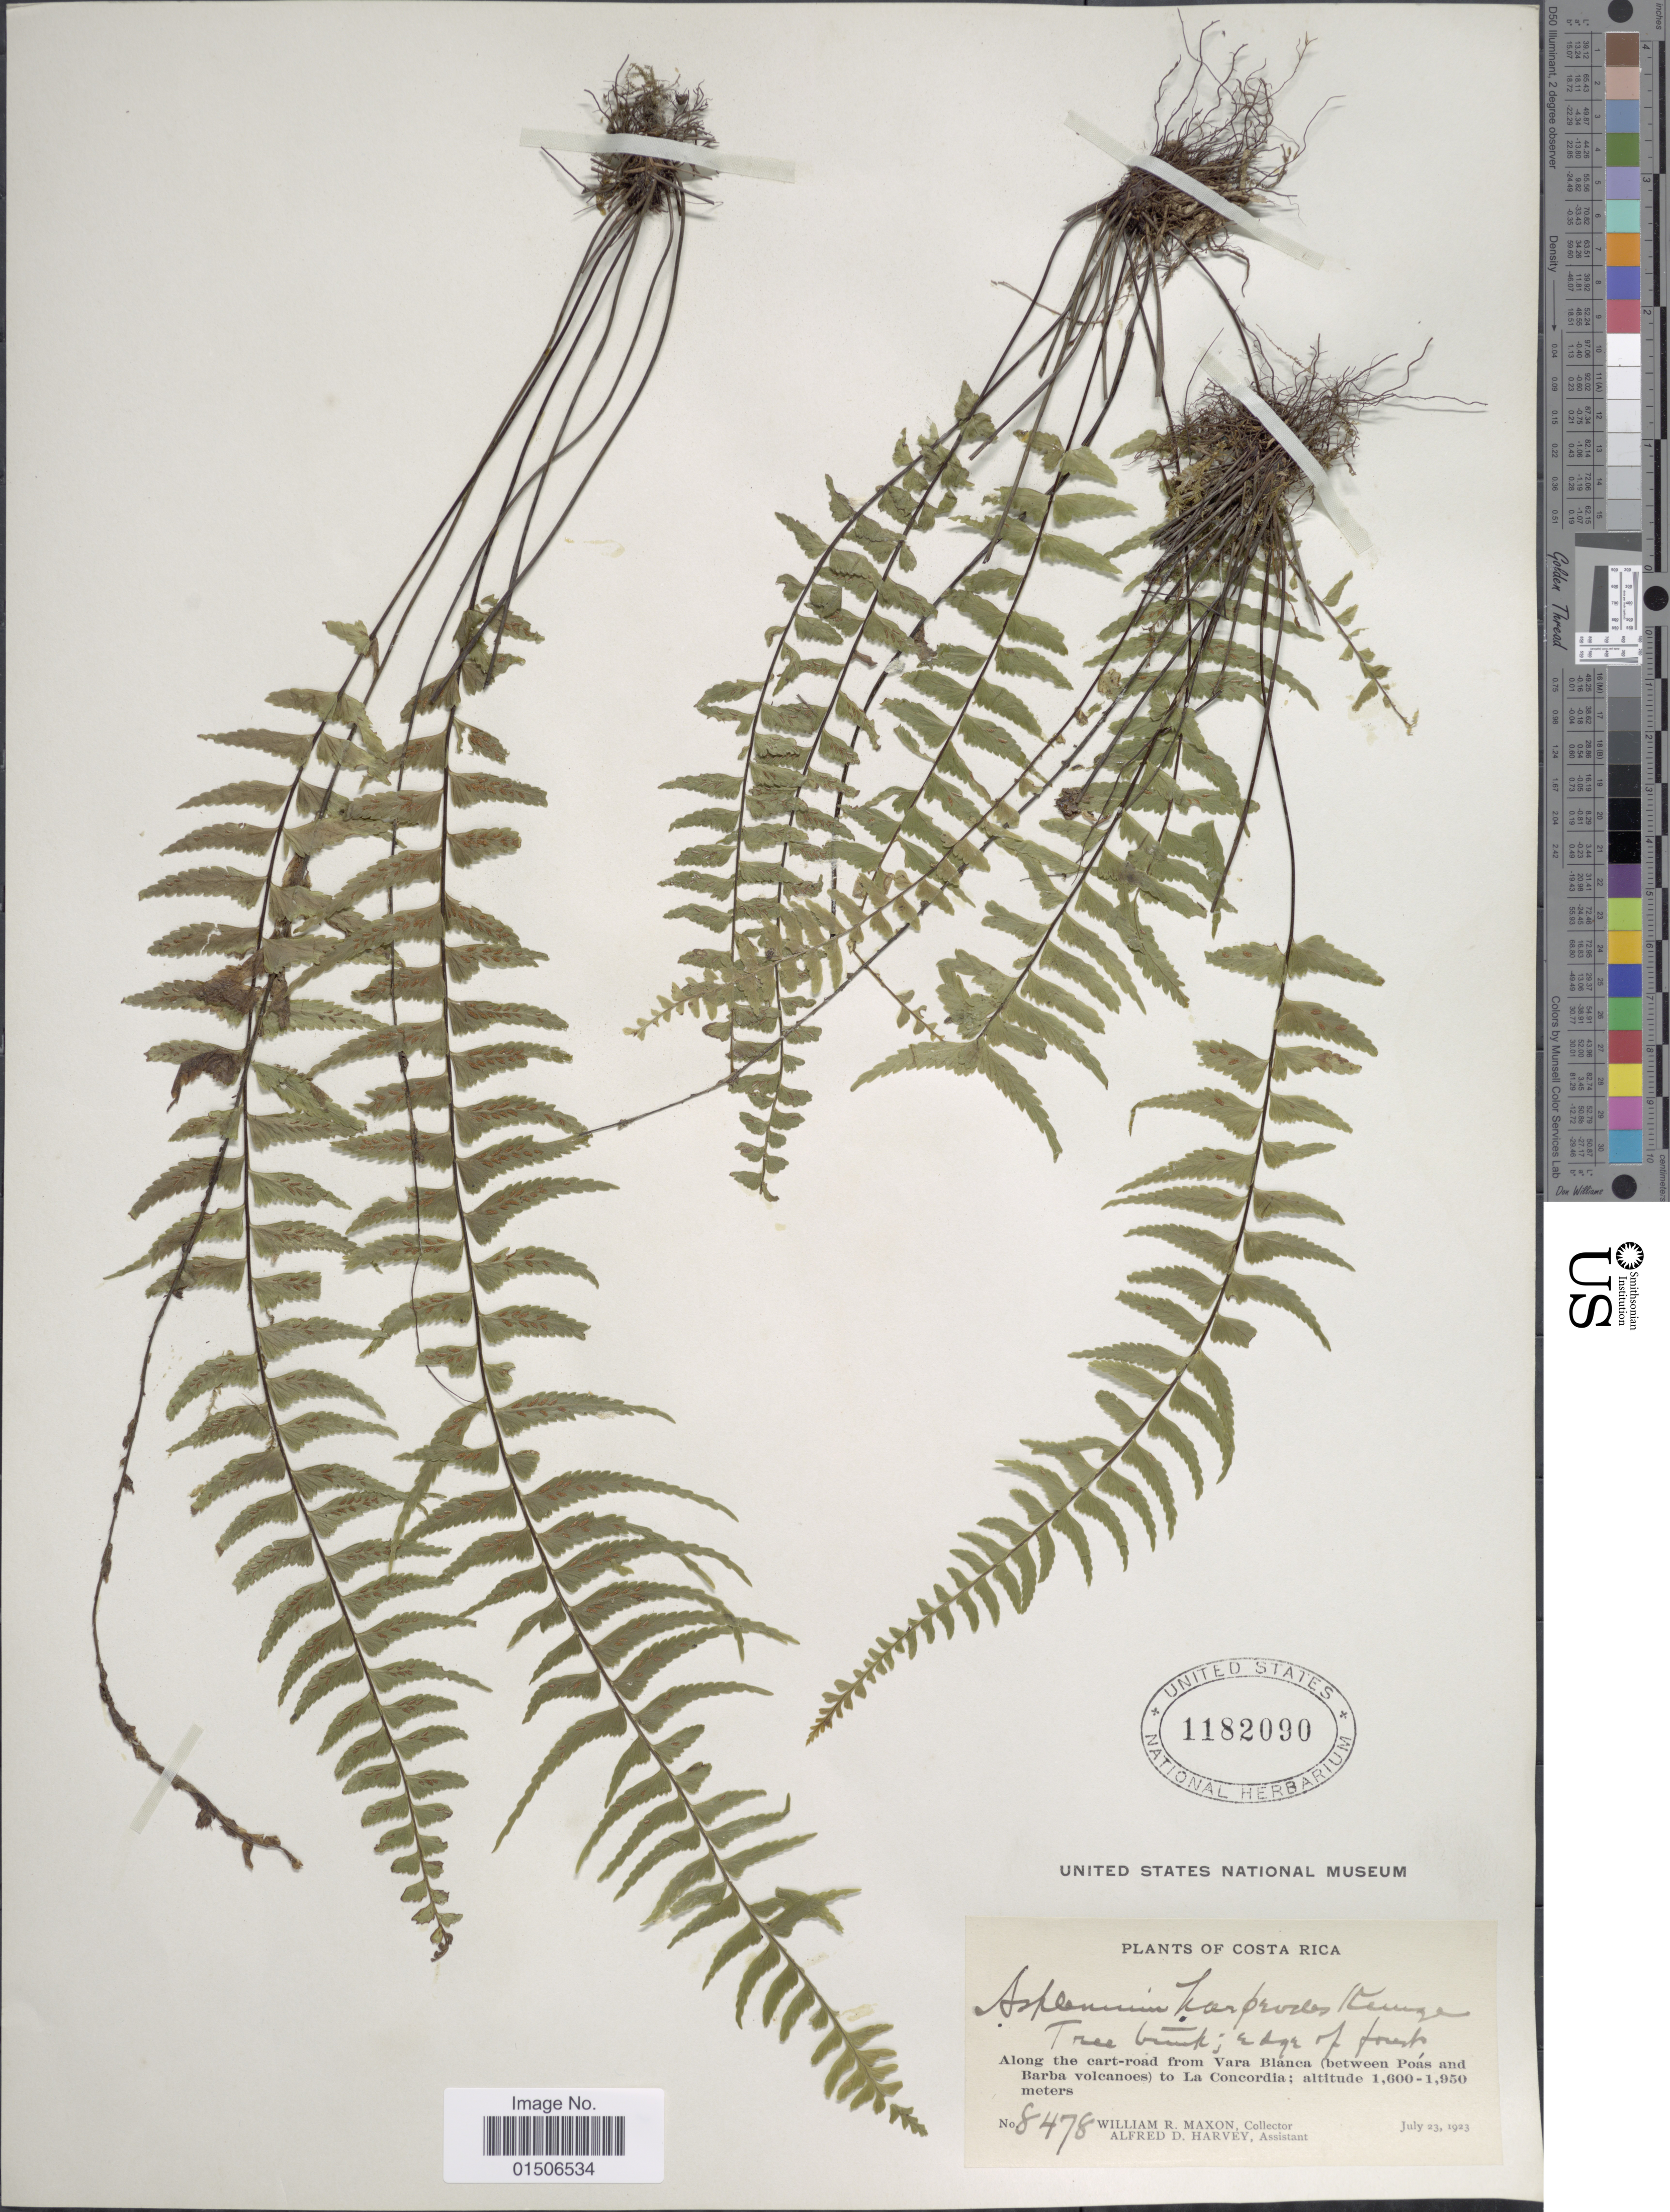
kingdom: Plantae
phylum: Tracheophyta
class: Polypodiopsida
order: Polypodiales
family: Aspleniaceae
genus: Asplenium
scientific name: Asplenium harpeodes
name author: Kunze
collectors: W. R. Maxon & A. D. Harvey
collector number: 8478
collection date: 1923-07-23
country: Costa Rica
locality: Along the cart-road from Vara Blanca (between Poás and Barba volcanoes) to La Corcordia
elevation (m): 1600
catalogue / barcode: US 1182090